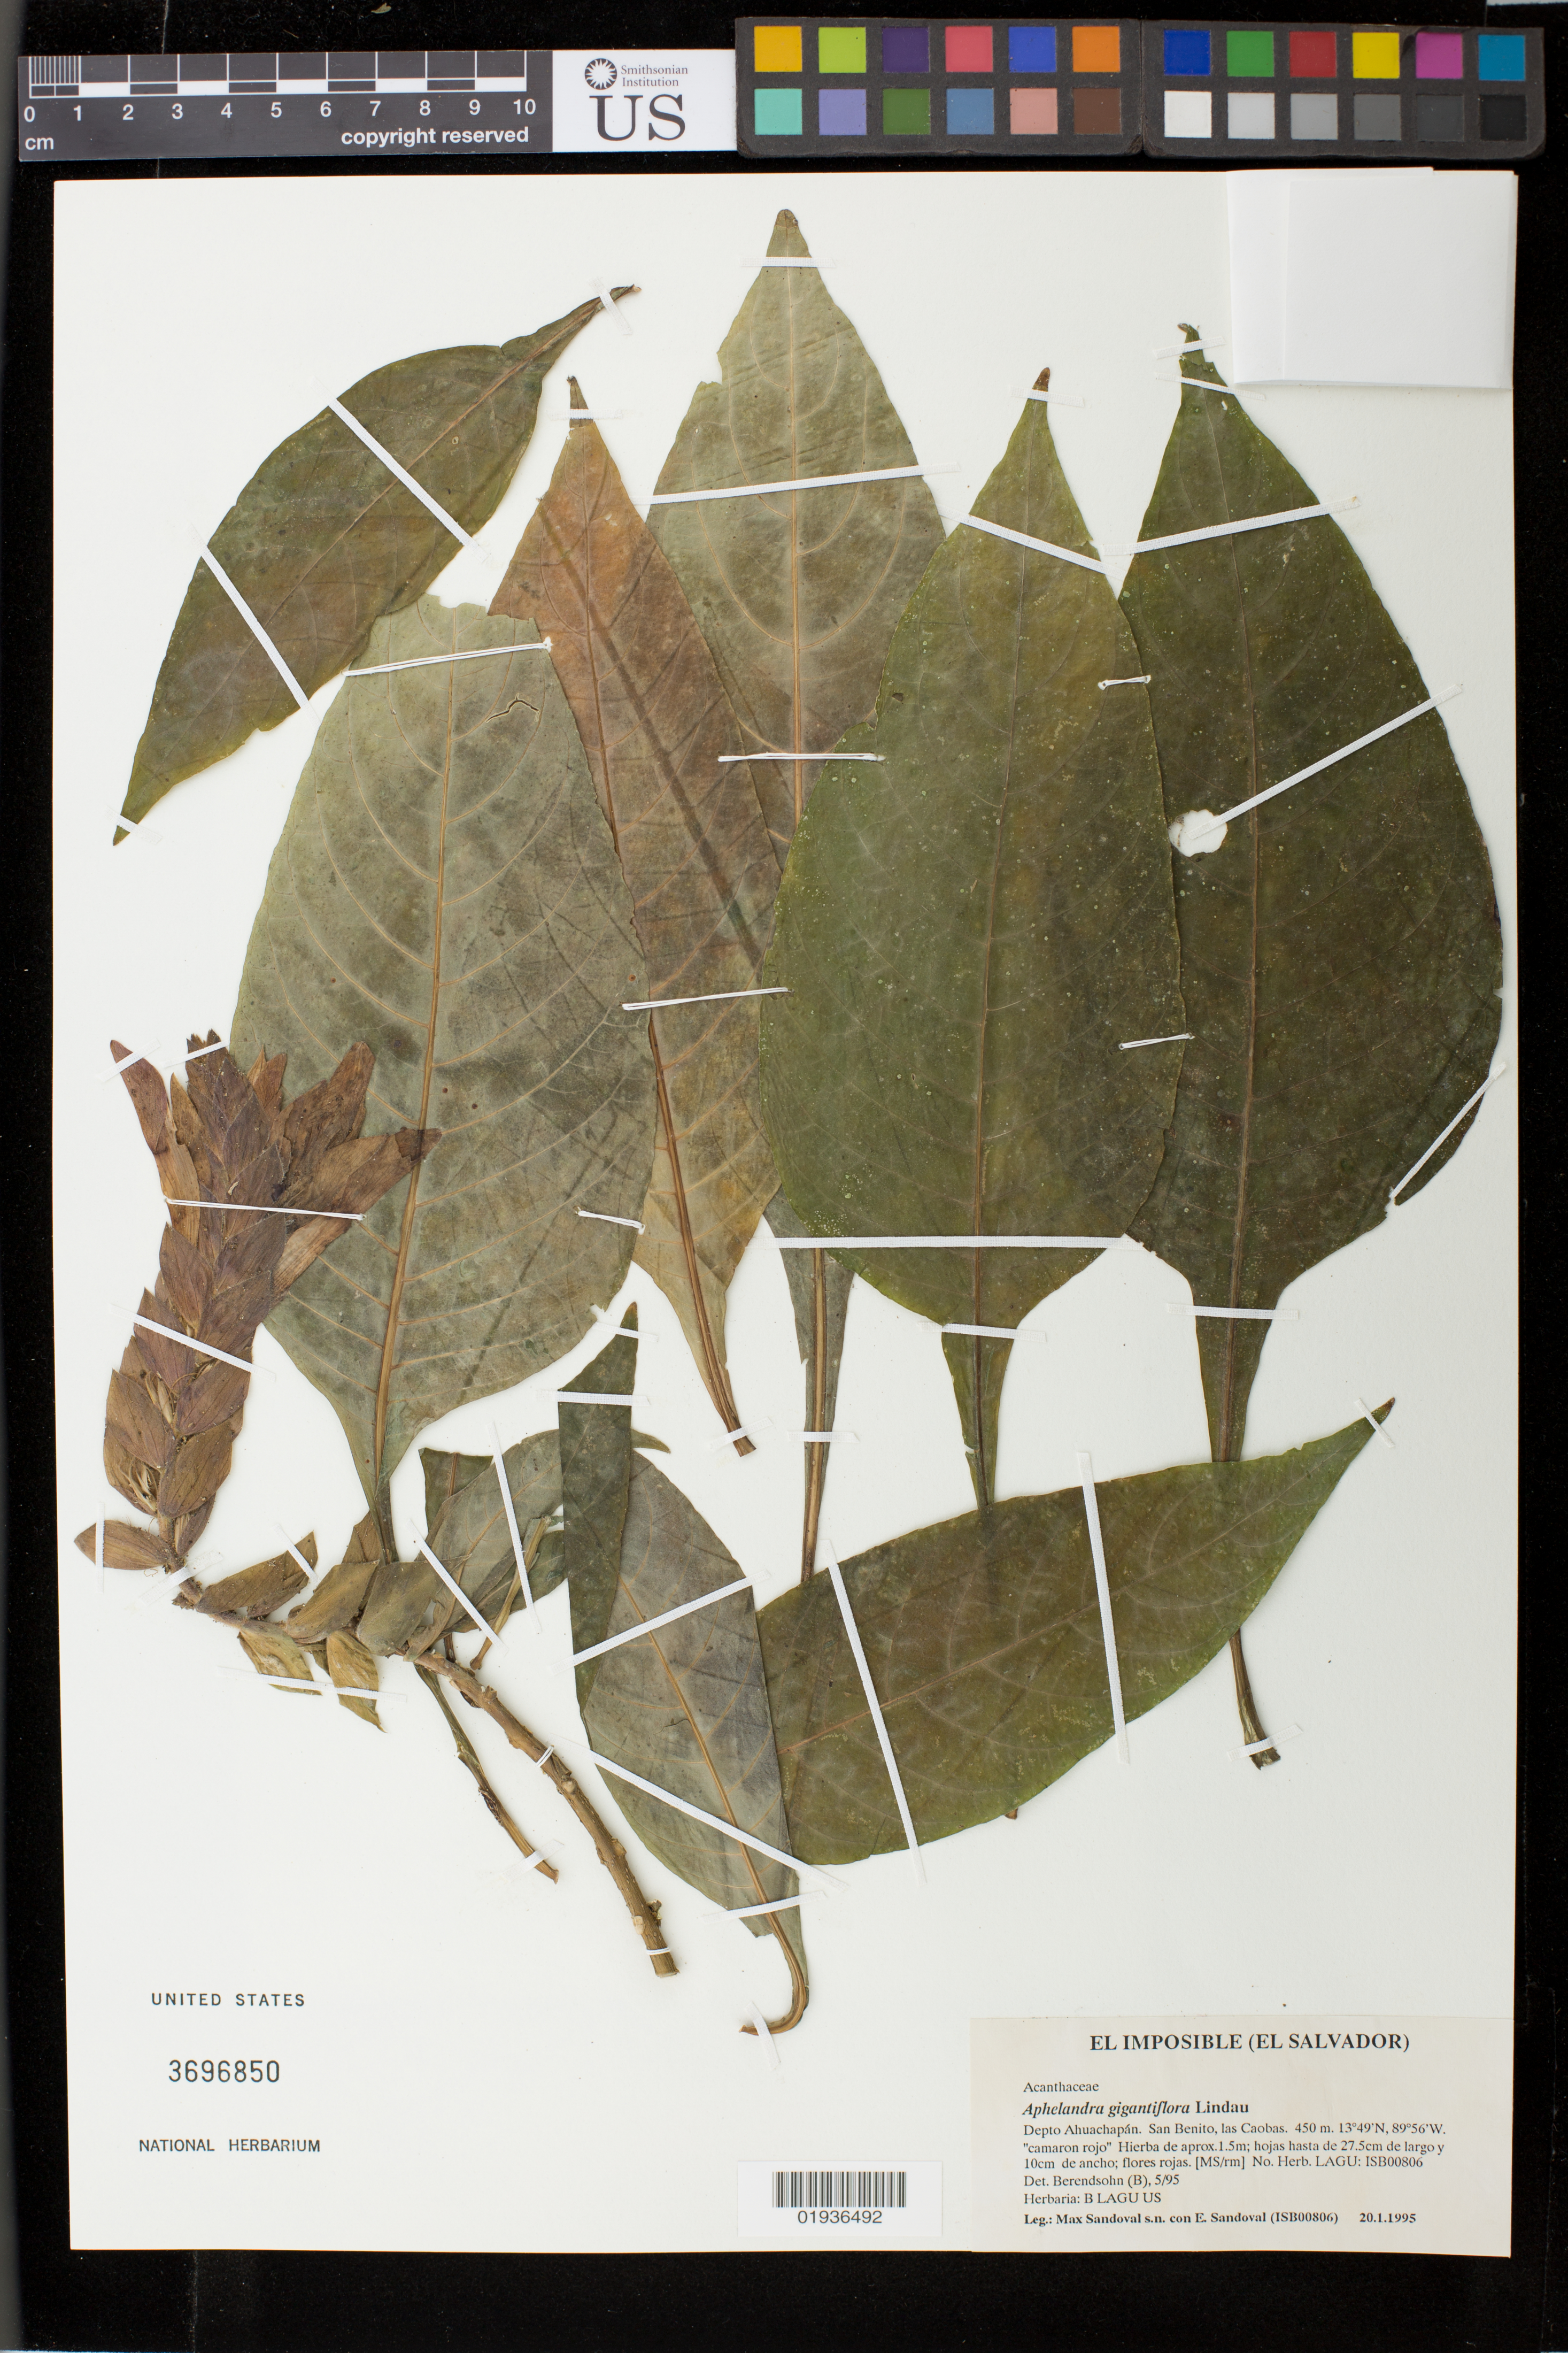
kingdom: Plantae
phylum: Tracheophyta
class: Magnoliopsida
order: Lamiales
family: Acanthaceae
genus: Aphelandra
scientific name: Aphelandra gigantiflora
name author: Lindau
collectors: M. Sandoval & E. Sandoval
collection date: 1995-08-20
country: El Salvador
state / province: Ahuachapán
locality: San Benito, las Caobas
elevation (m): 450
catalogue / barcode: US 3696850